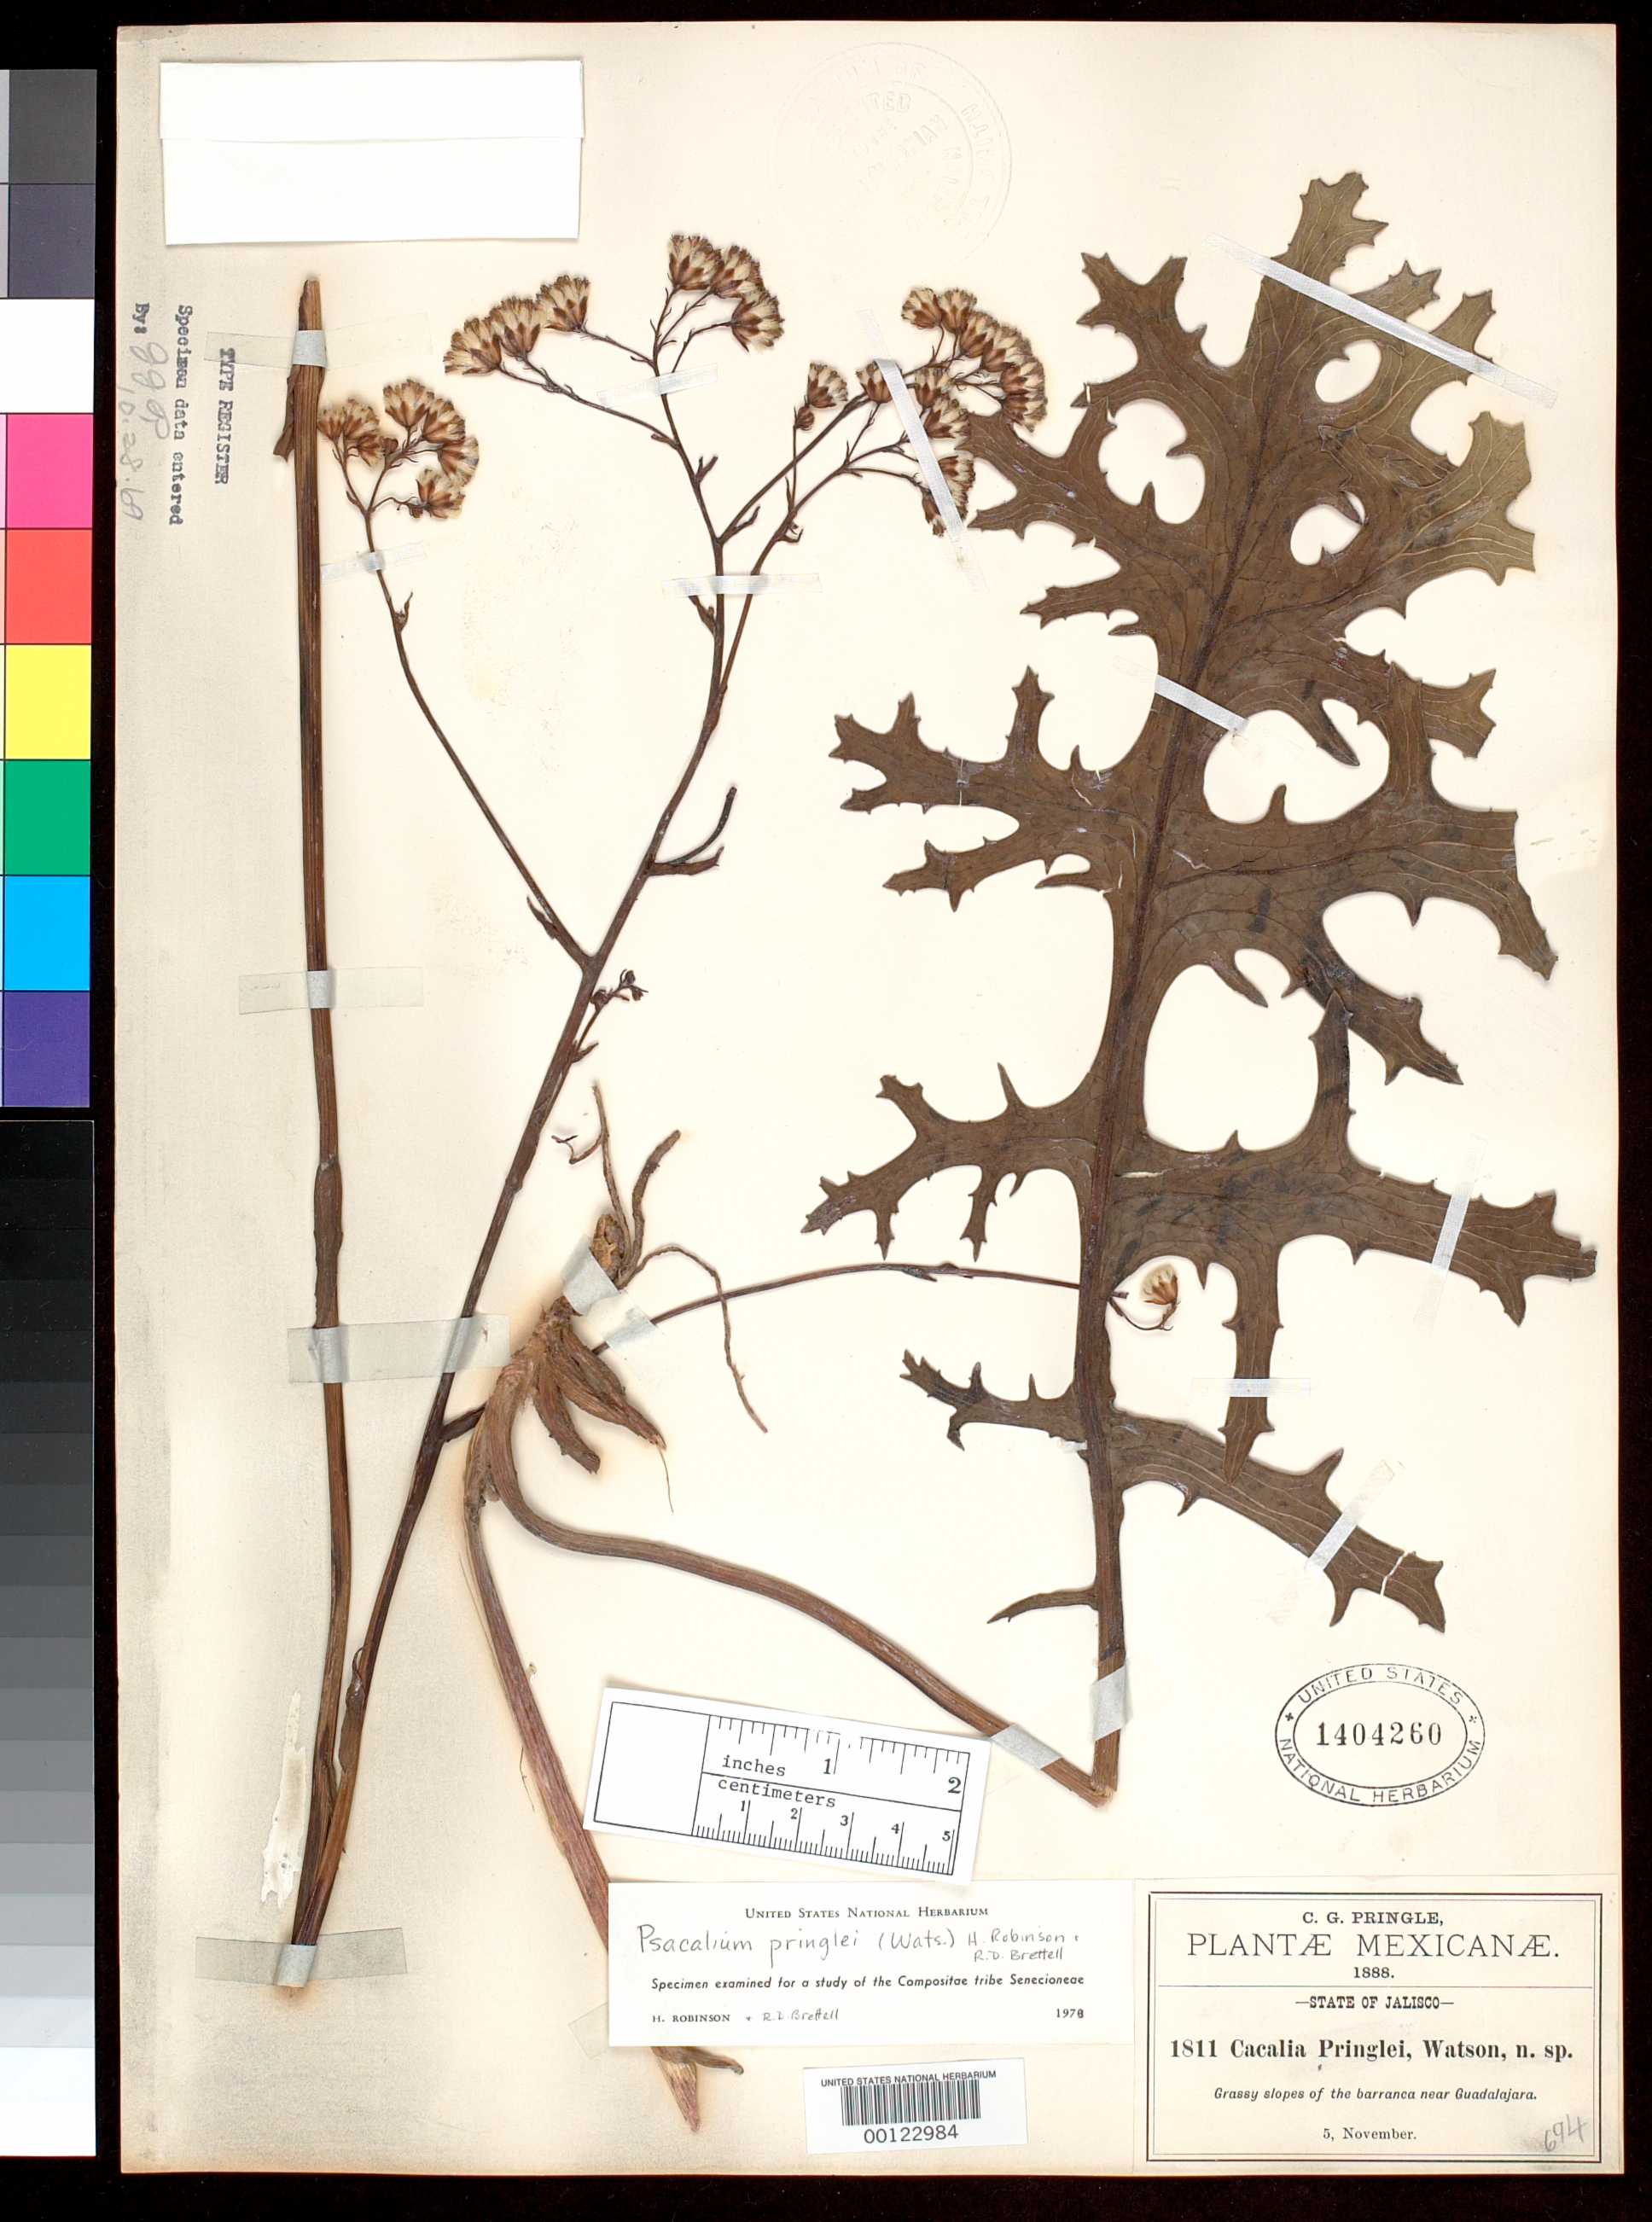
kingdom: Plantae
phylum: Tracheophyta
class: Magnoliopsida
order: Asterales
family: Asteraceae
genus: Cacalia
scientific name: Cacalia pringlei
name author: S. Watson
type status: Syntype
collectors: C. G. Pringle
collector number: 1811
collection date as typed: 05 Nov 1888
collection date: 1888-11-05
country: Mexico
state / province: Jalisco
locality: Guadalajara.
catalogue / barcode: US 1404260